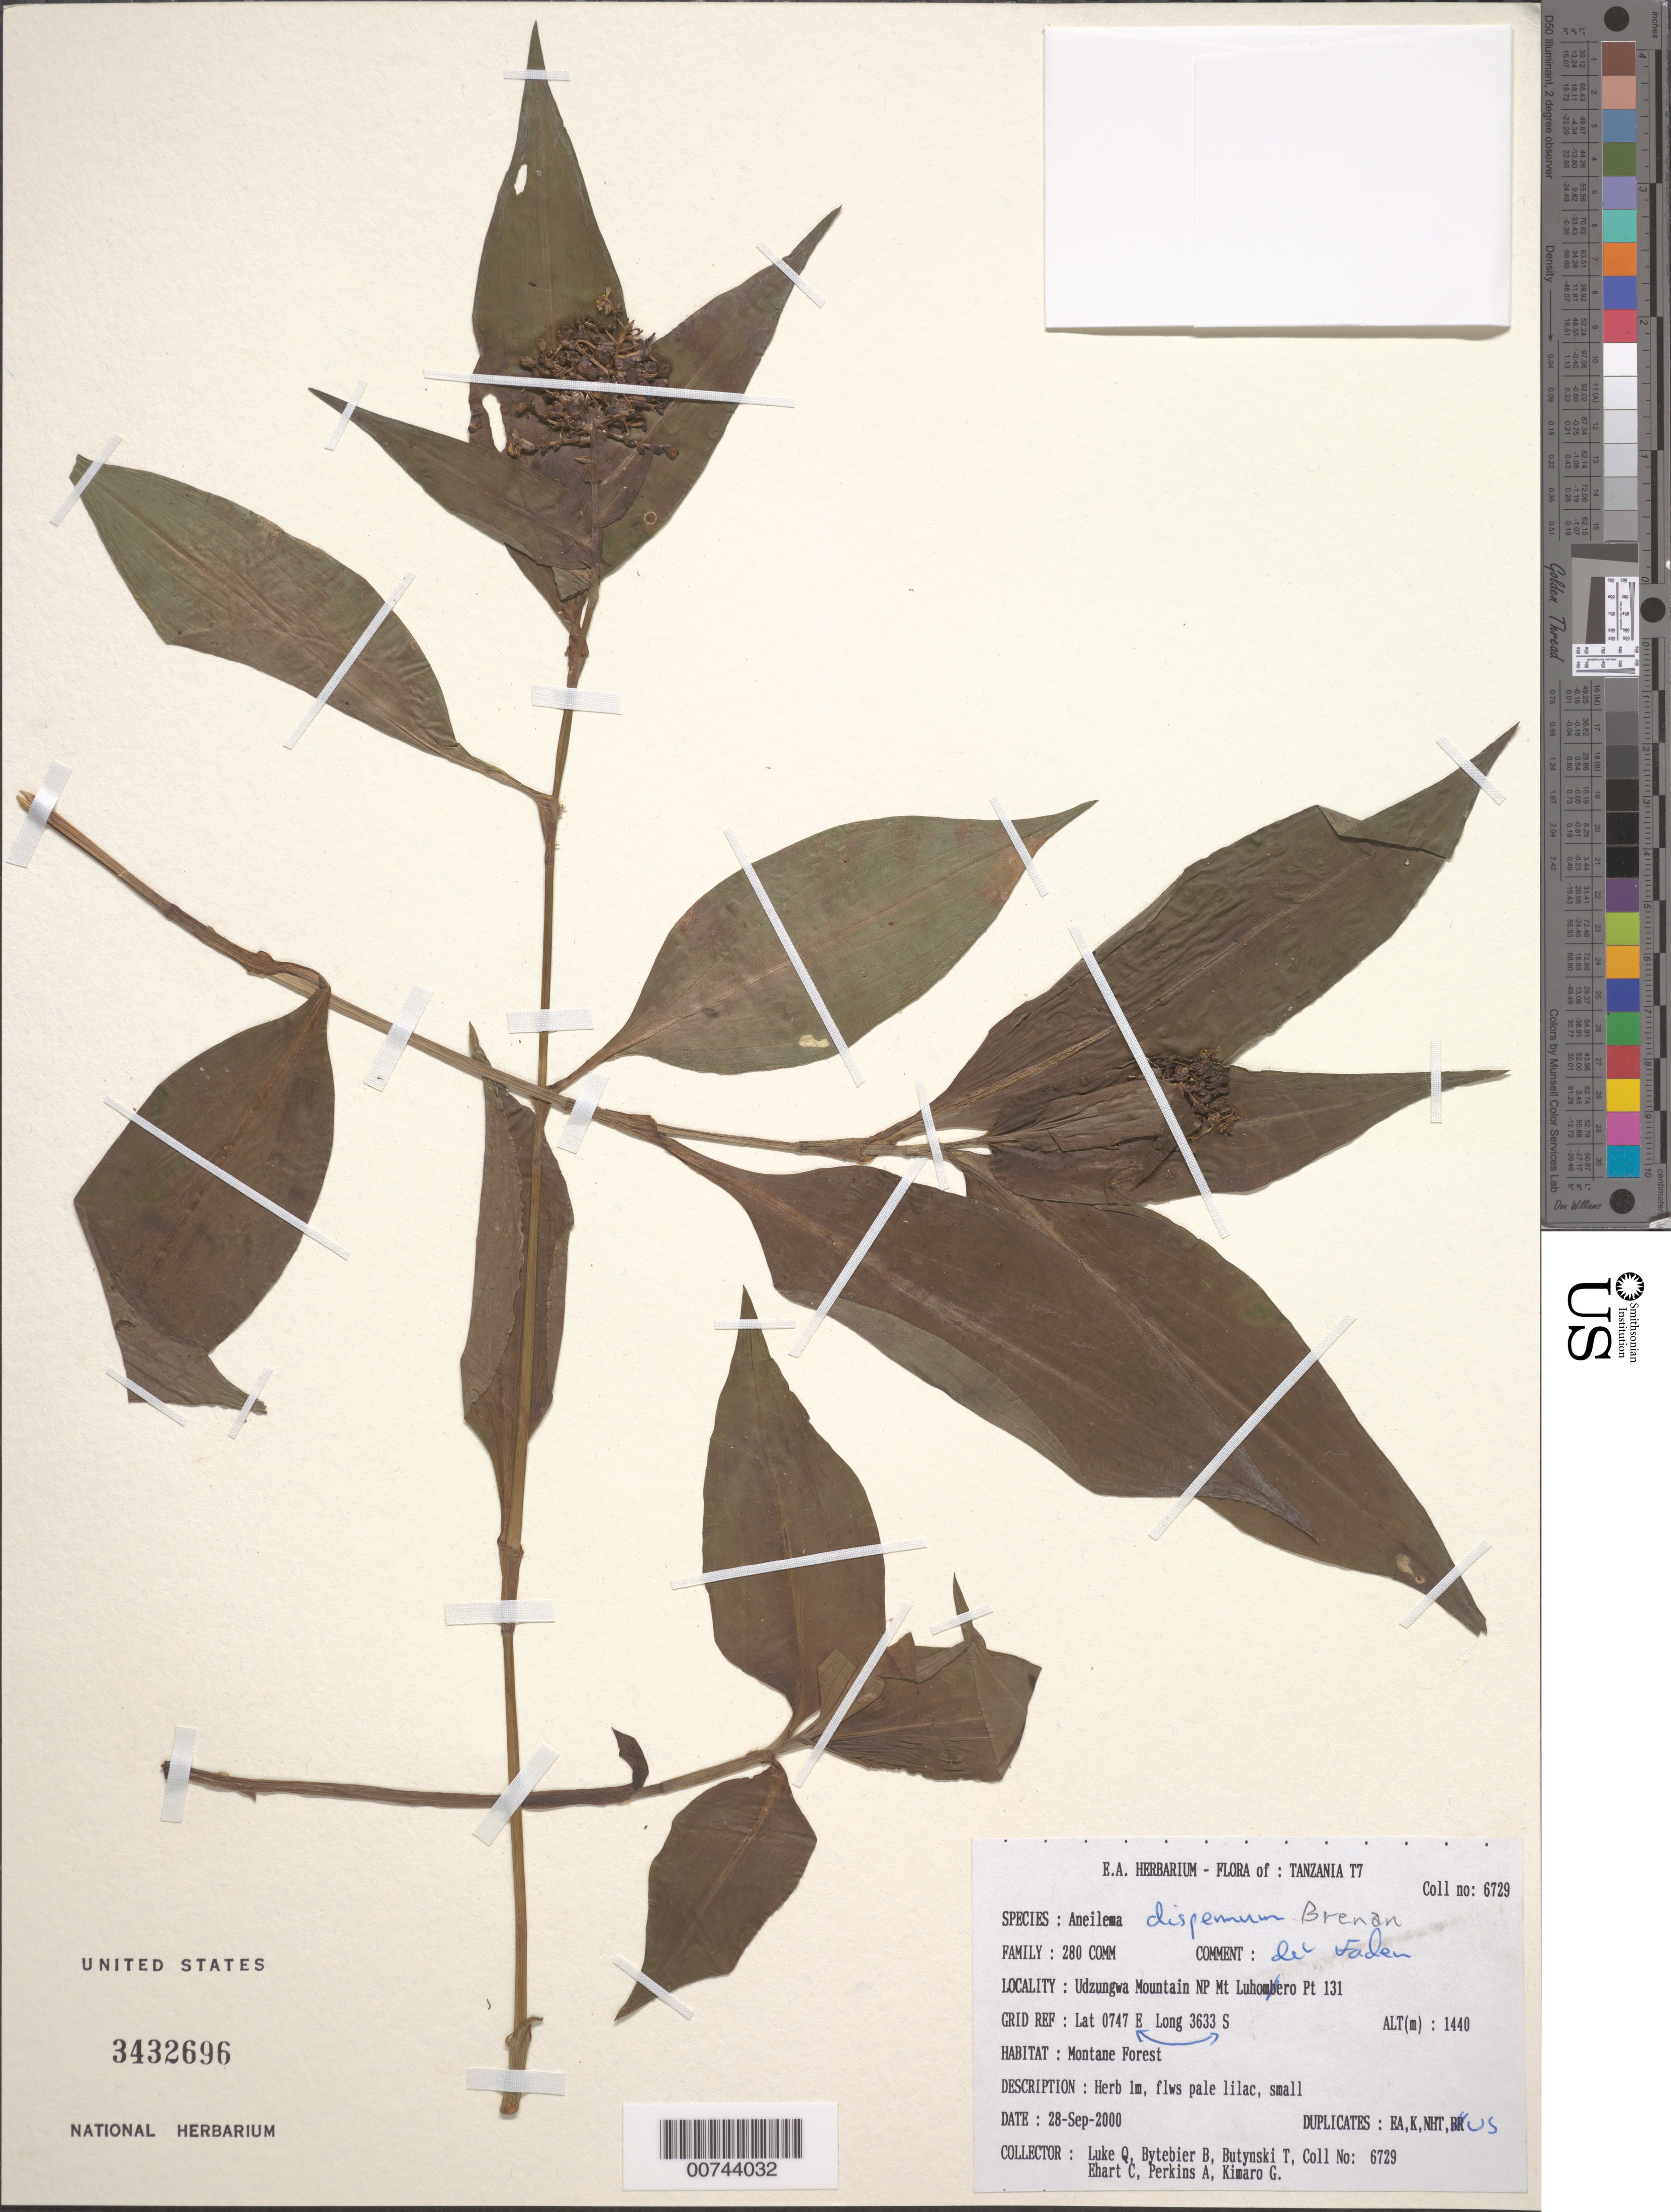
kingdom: Plantae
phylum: Tracheophyta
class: Liliopsida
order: Commelinales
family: Commelinaceae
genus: Aneilema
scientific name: Aneilema dispermum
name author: Brenan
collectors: Q. Luke, B. Bytebier, T. Butynski, C. Ehart, A. Perkins & G. Kimaro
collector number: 6729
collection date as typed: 28 Sep 2000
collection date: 2000-09-28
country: Tanzania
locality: T7, Udzungwa Mountain NP Mt, Luhomero Pt. 131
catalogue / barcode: US 3432696